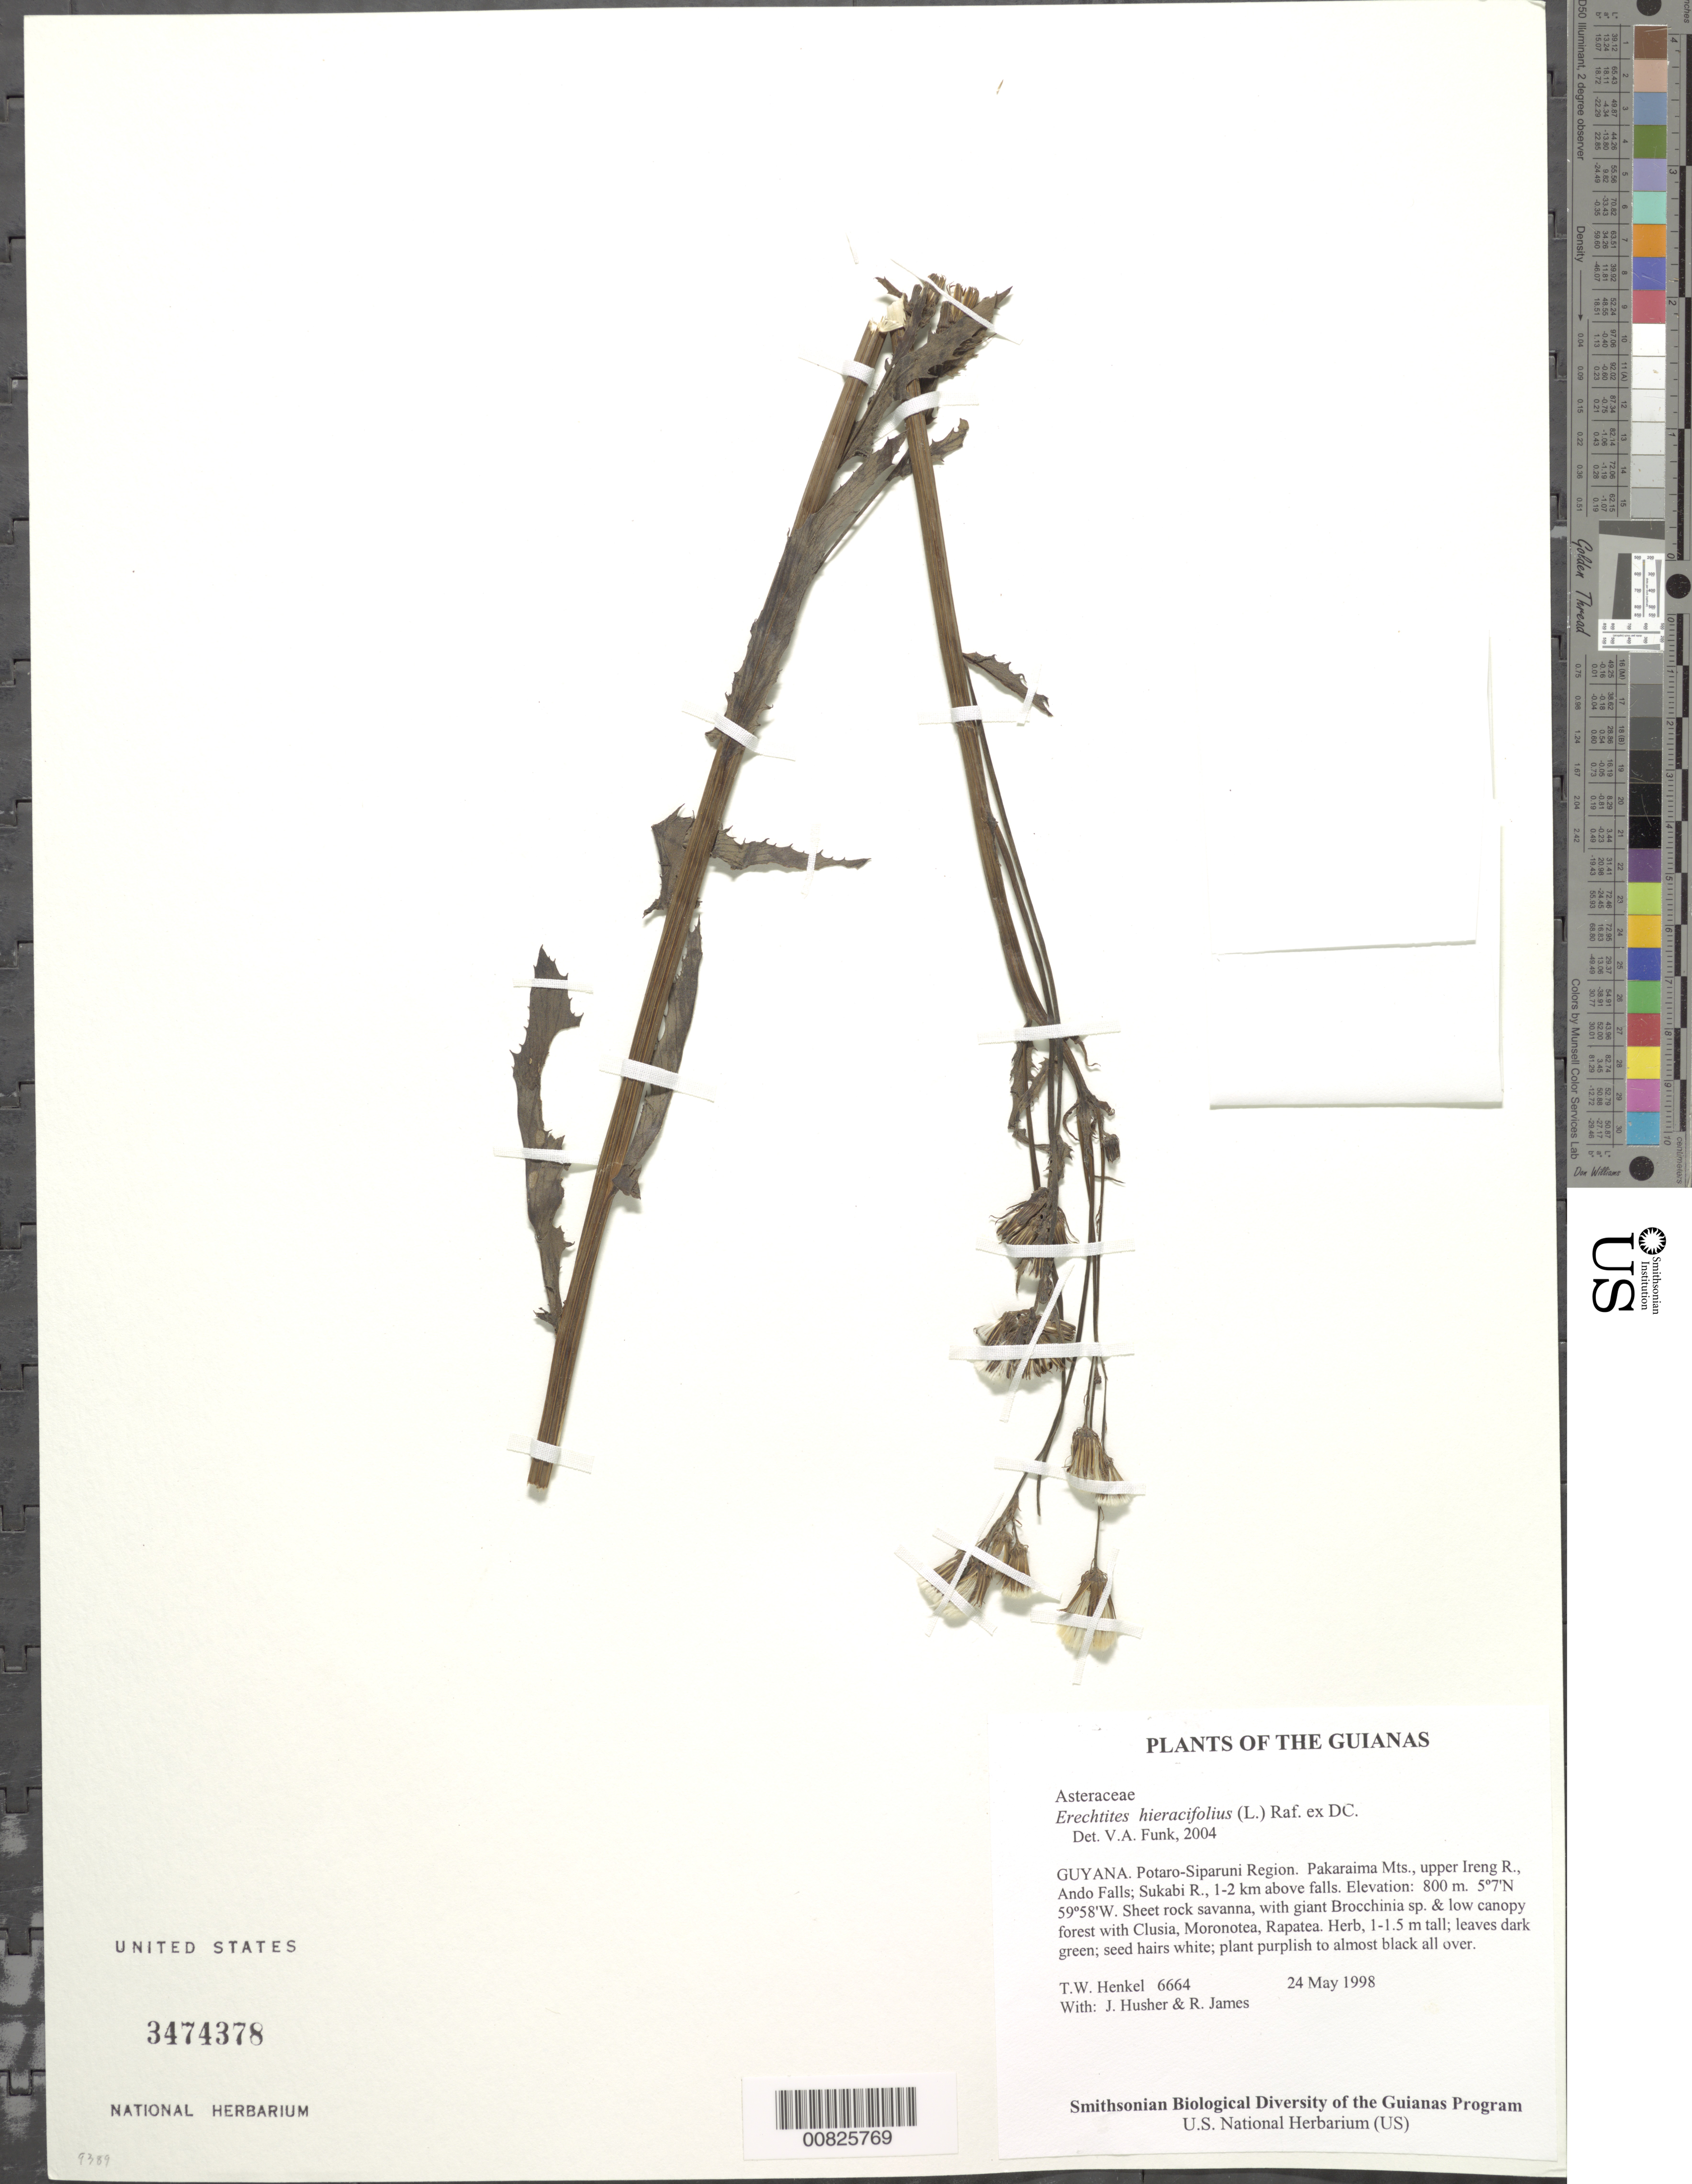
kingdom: Plantae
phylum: Tracheophyta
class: Magnoliopsida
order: Asterales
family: Asteraceae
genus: Erechtites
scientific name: Erechtites hieraciifolius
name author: (L.) Raf. ex DC.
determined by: Funk, Vicki A., (BOT), Smithsonian Institution - National Museum of Natural History (UNITED STATES)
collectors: T. Henkel, J. Husher & R. James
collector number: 6664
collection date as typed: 24 May 1998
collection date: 1998-05-24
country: Guyana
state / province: Potaro-Siparuni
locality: Pakaraima Mts., upper Ireng R., Ando Falls; Sukabi R., 1-2 km above falls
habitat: Sheet rock savanna, with giant Brocchinia sp. & low canopy forest with Clusia, Moronotea, Rapatea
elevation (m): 800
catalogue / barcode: US 3474378